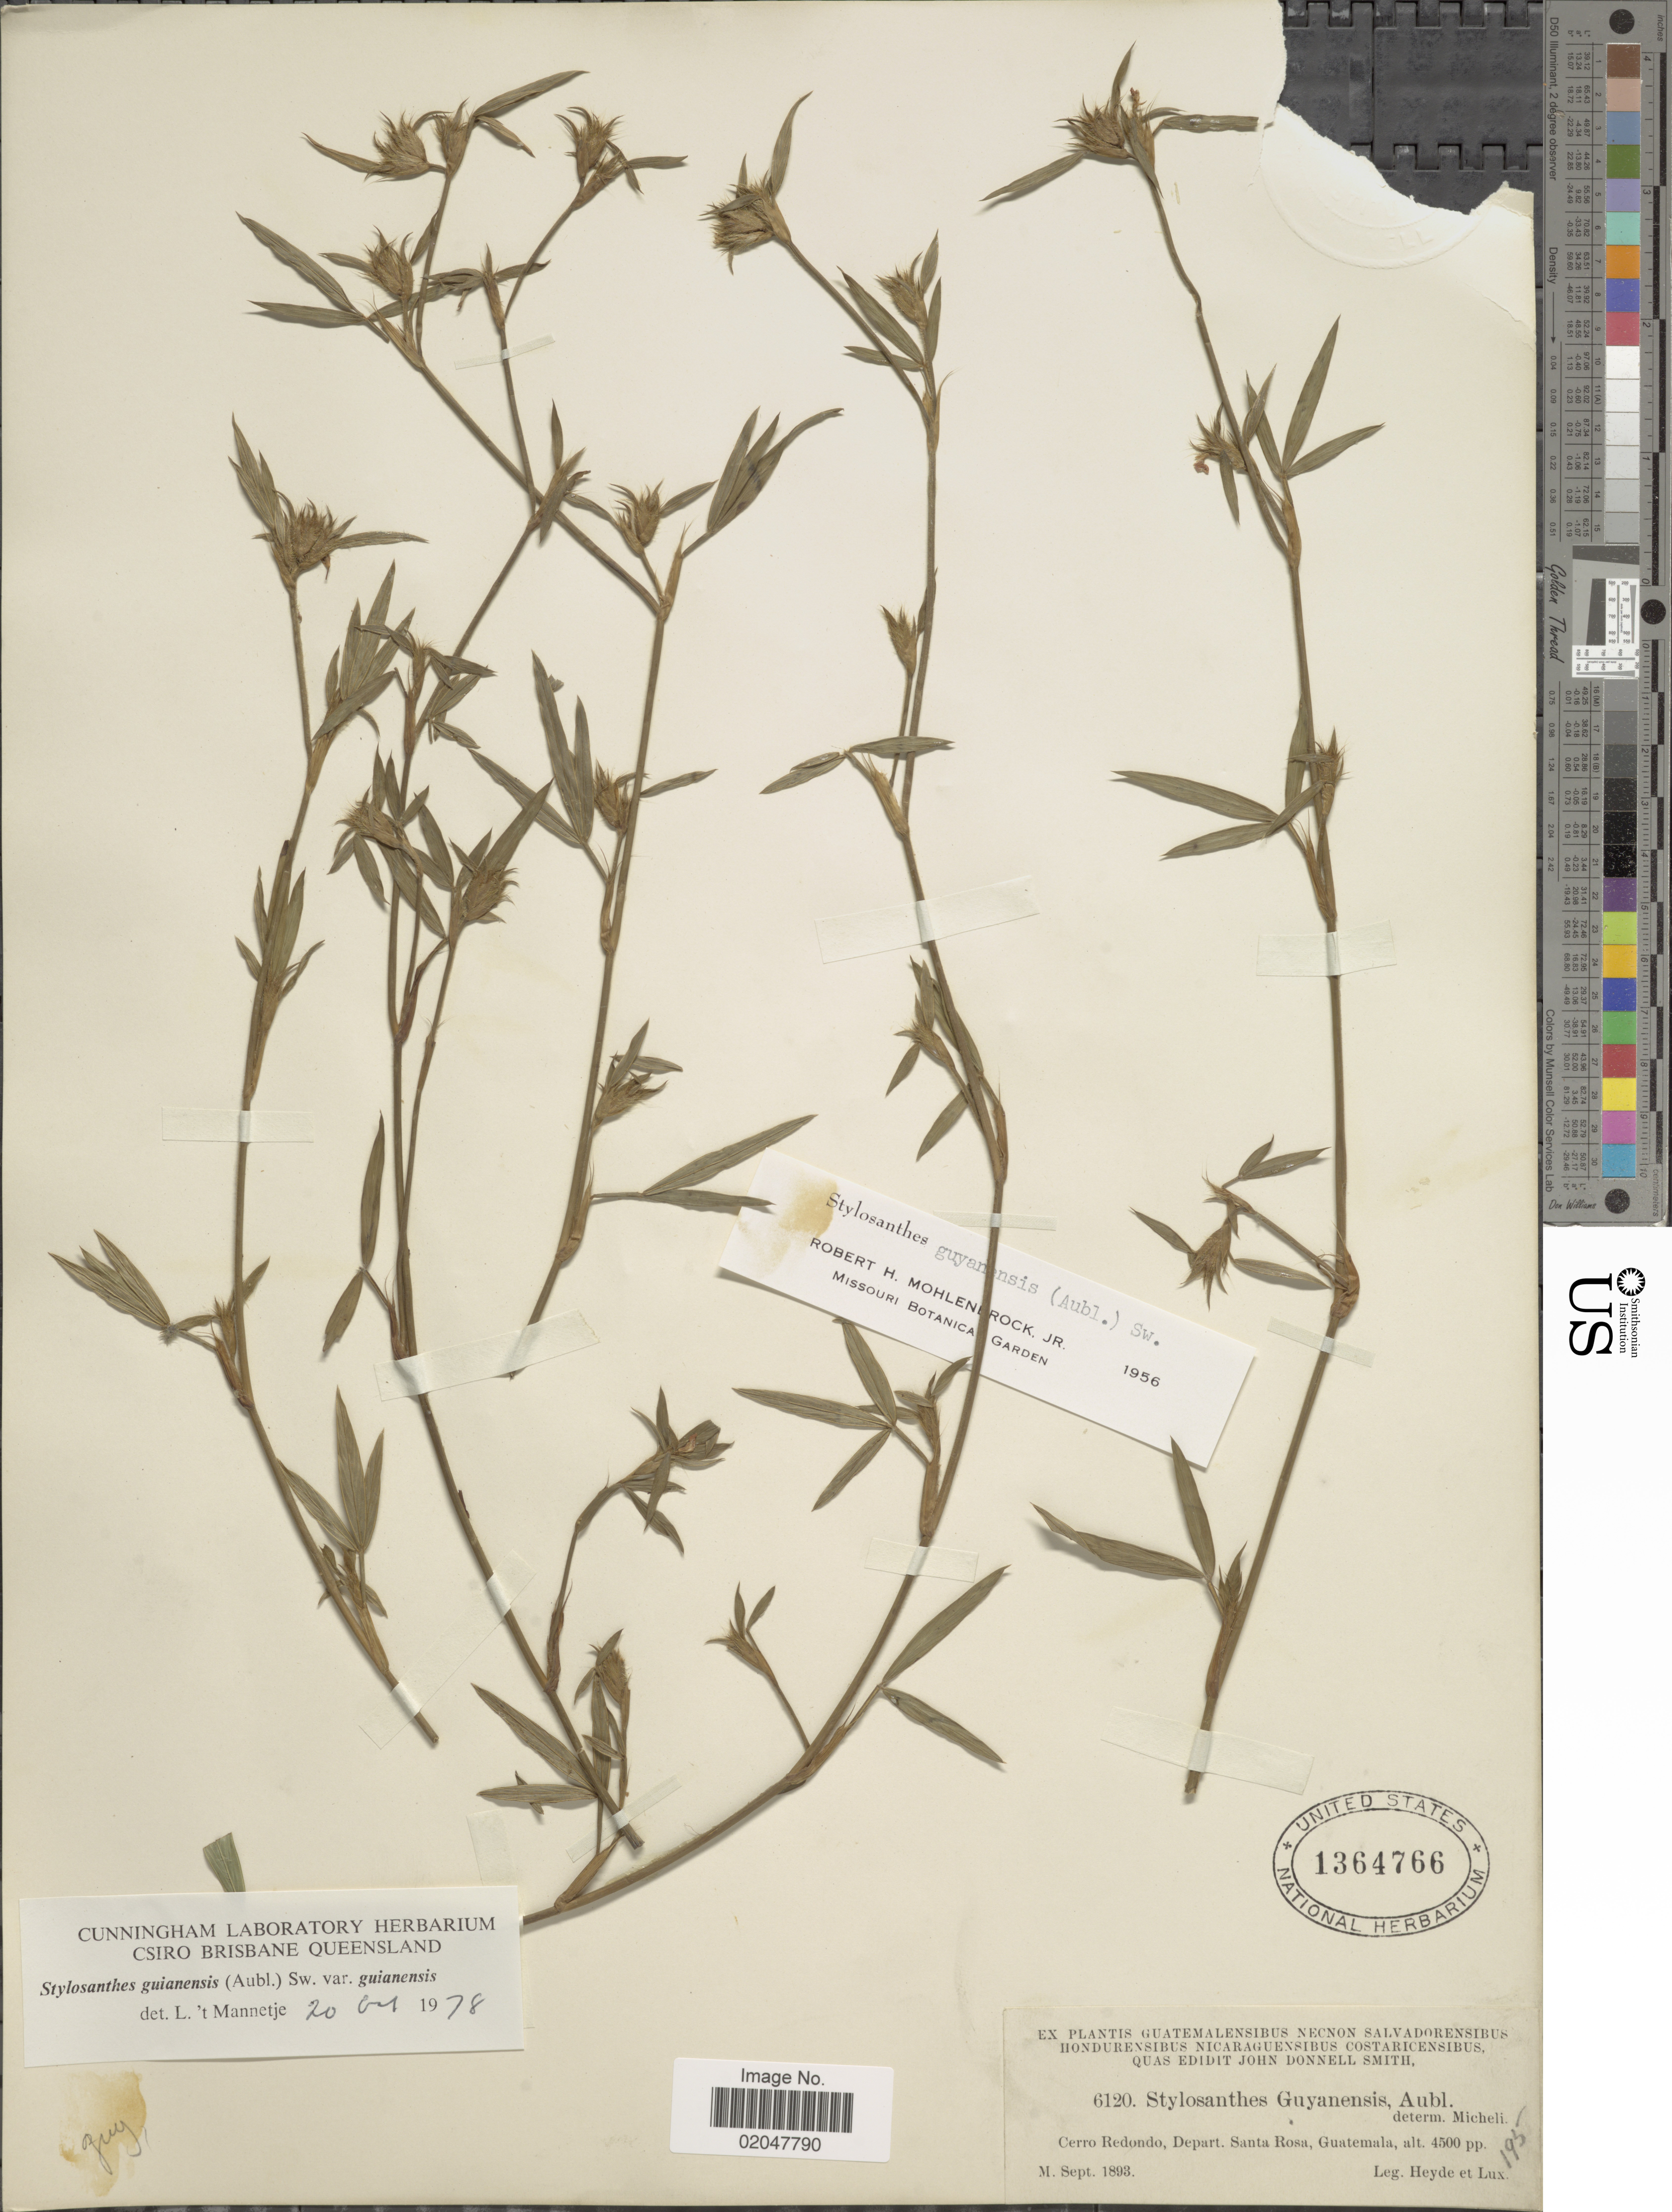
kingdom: Plantae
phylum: Tracheophyta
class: Magnoliopsida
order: Fabales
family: Fabaceae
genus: Stylosanthes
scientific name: Stylosanthes guianensis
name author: (Aubl.) Sw.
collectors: Heyde & Lux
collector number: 6120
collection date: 1893-09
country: Guatemala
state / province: Santa Rosa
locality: Cerro Redondo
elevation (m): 1372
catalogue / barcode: US 1364766